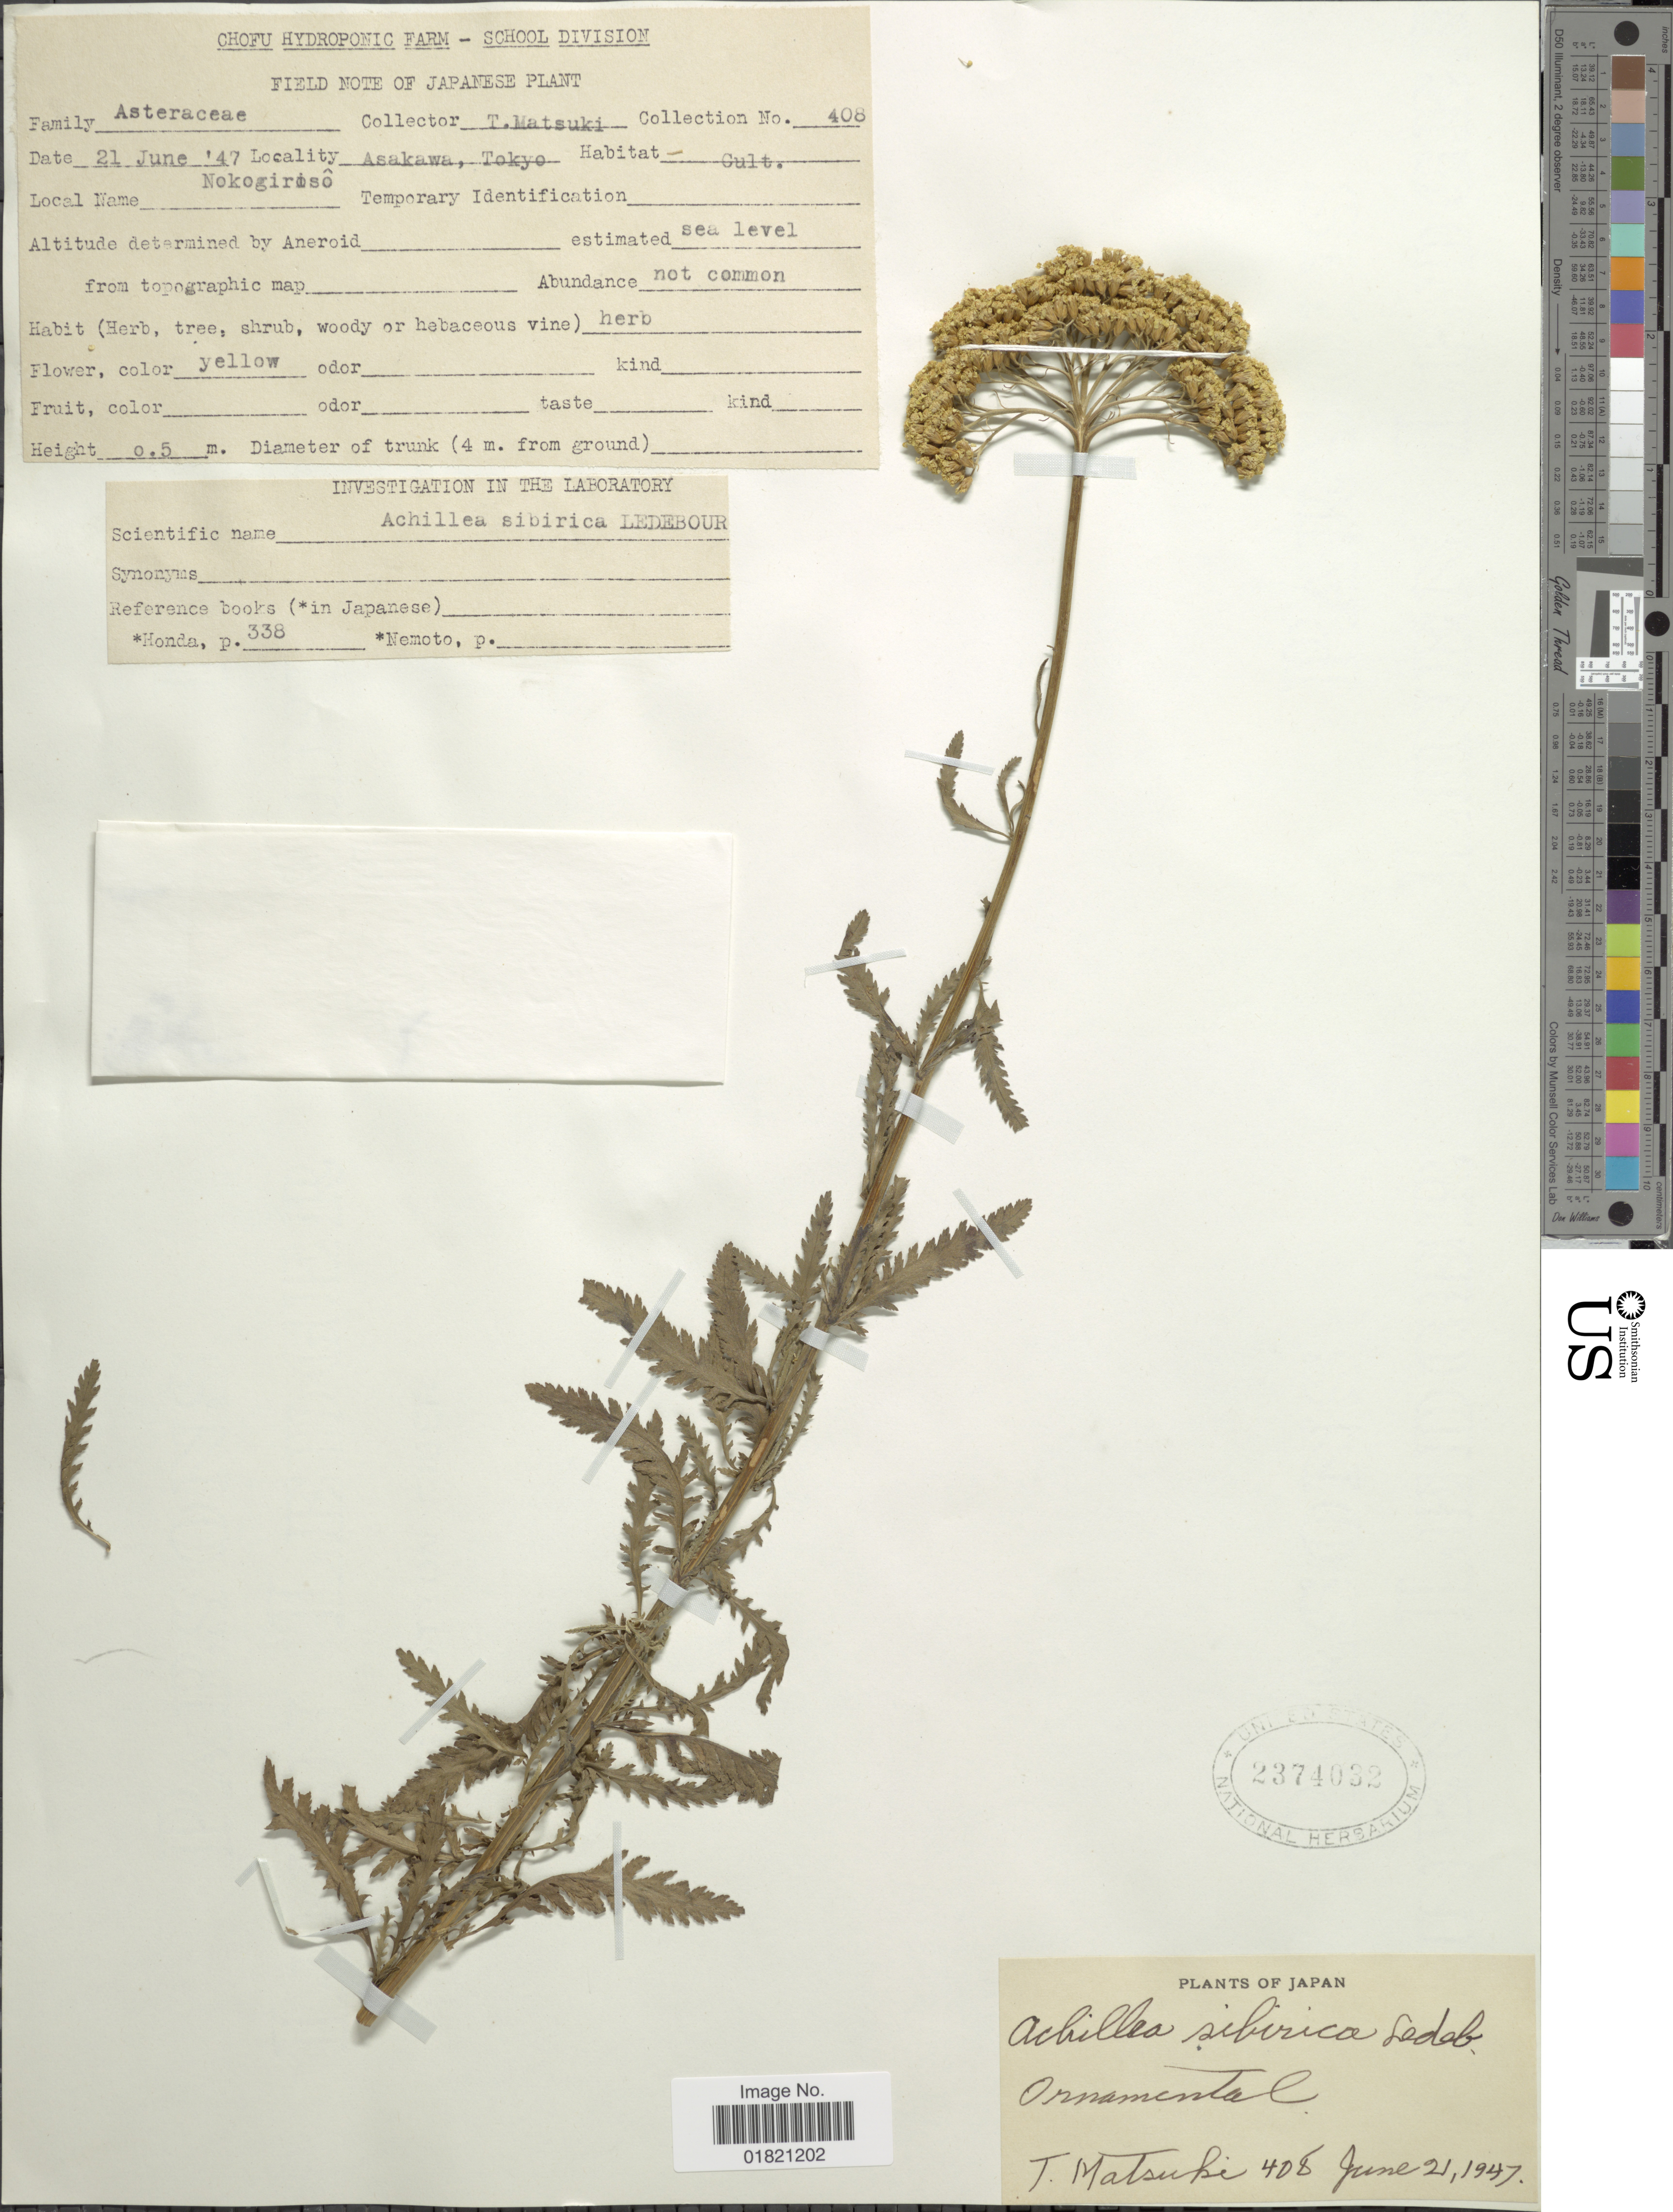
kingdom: Plantae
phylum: Tracheophyta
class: Magnoliopsida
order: Asterales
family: Asteraceae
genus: Achillea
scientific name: Achillea sibirica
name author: Ledeb.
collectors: T. Matsuki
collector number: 408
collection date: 1947-06-21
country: Japan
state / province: Tokyo, Federal City of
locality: Asakawa. Ornamental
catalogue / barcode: US 2374032